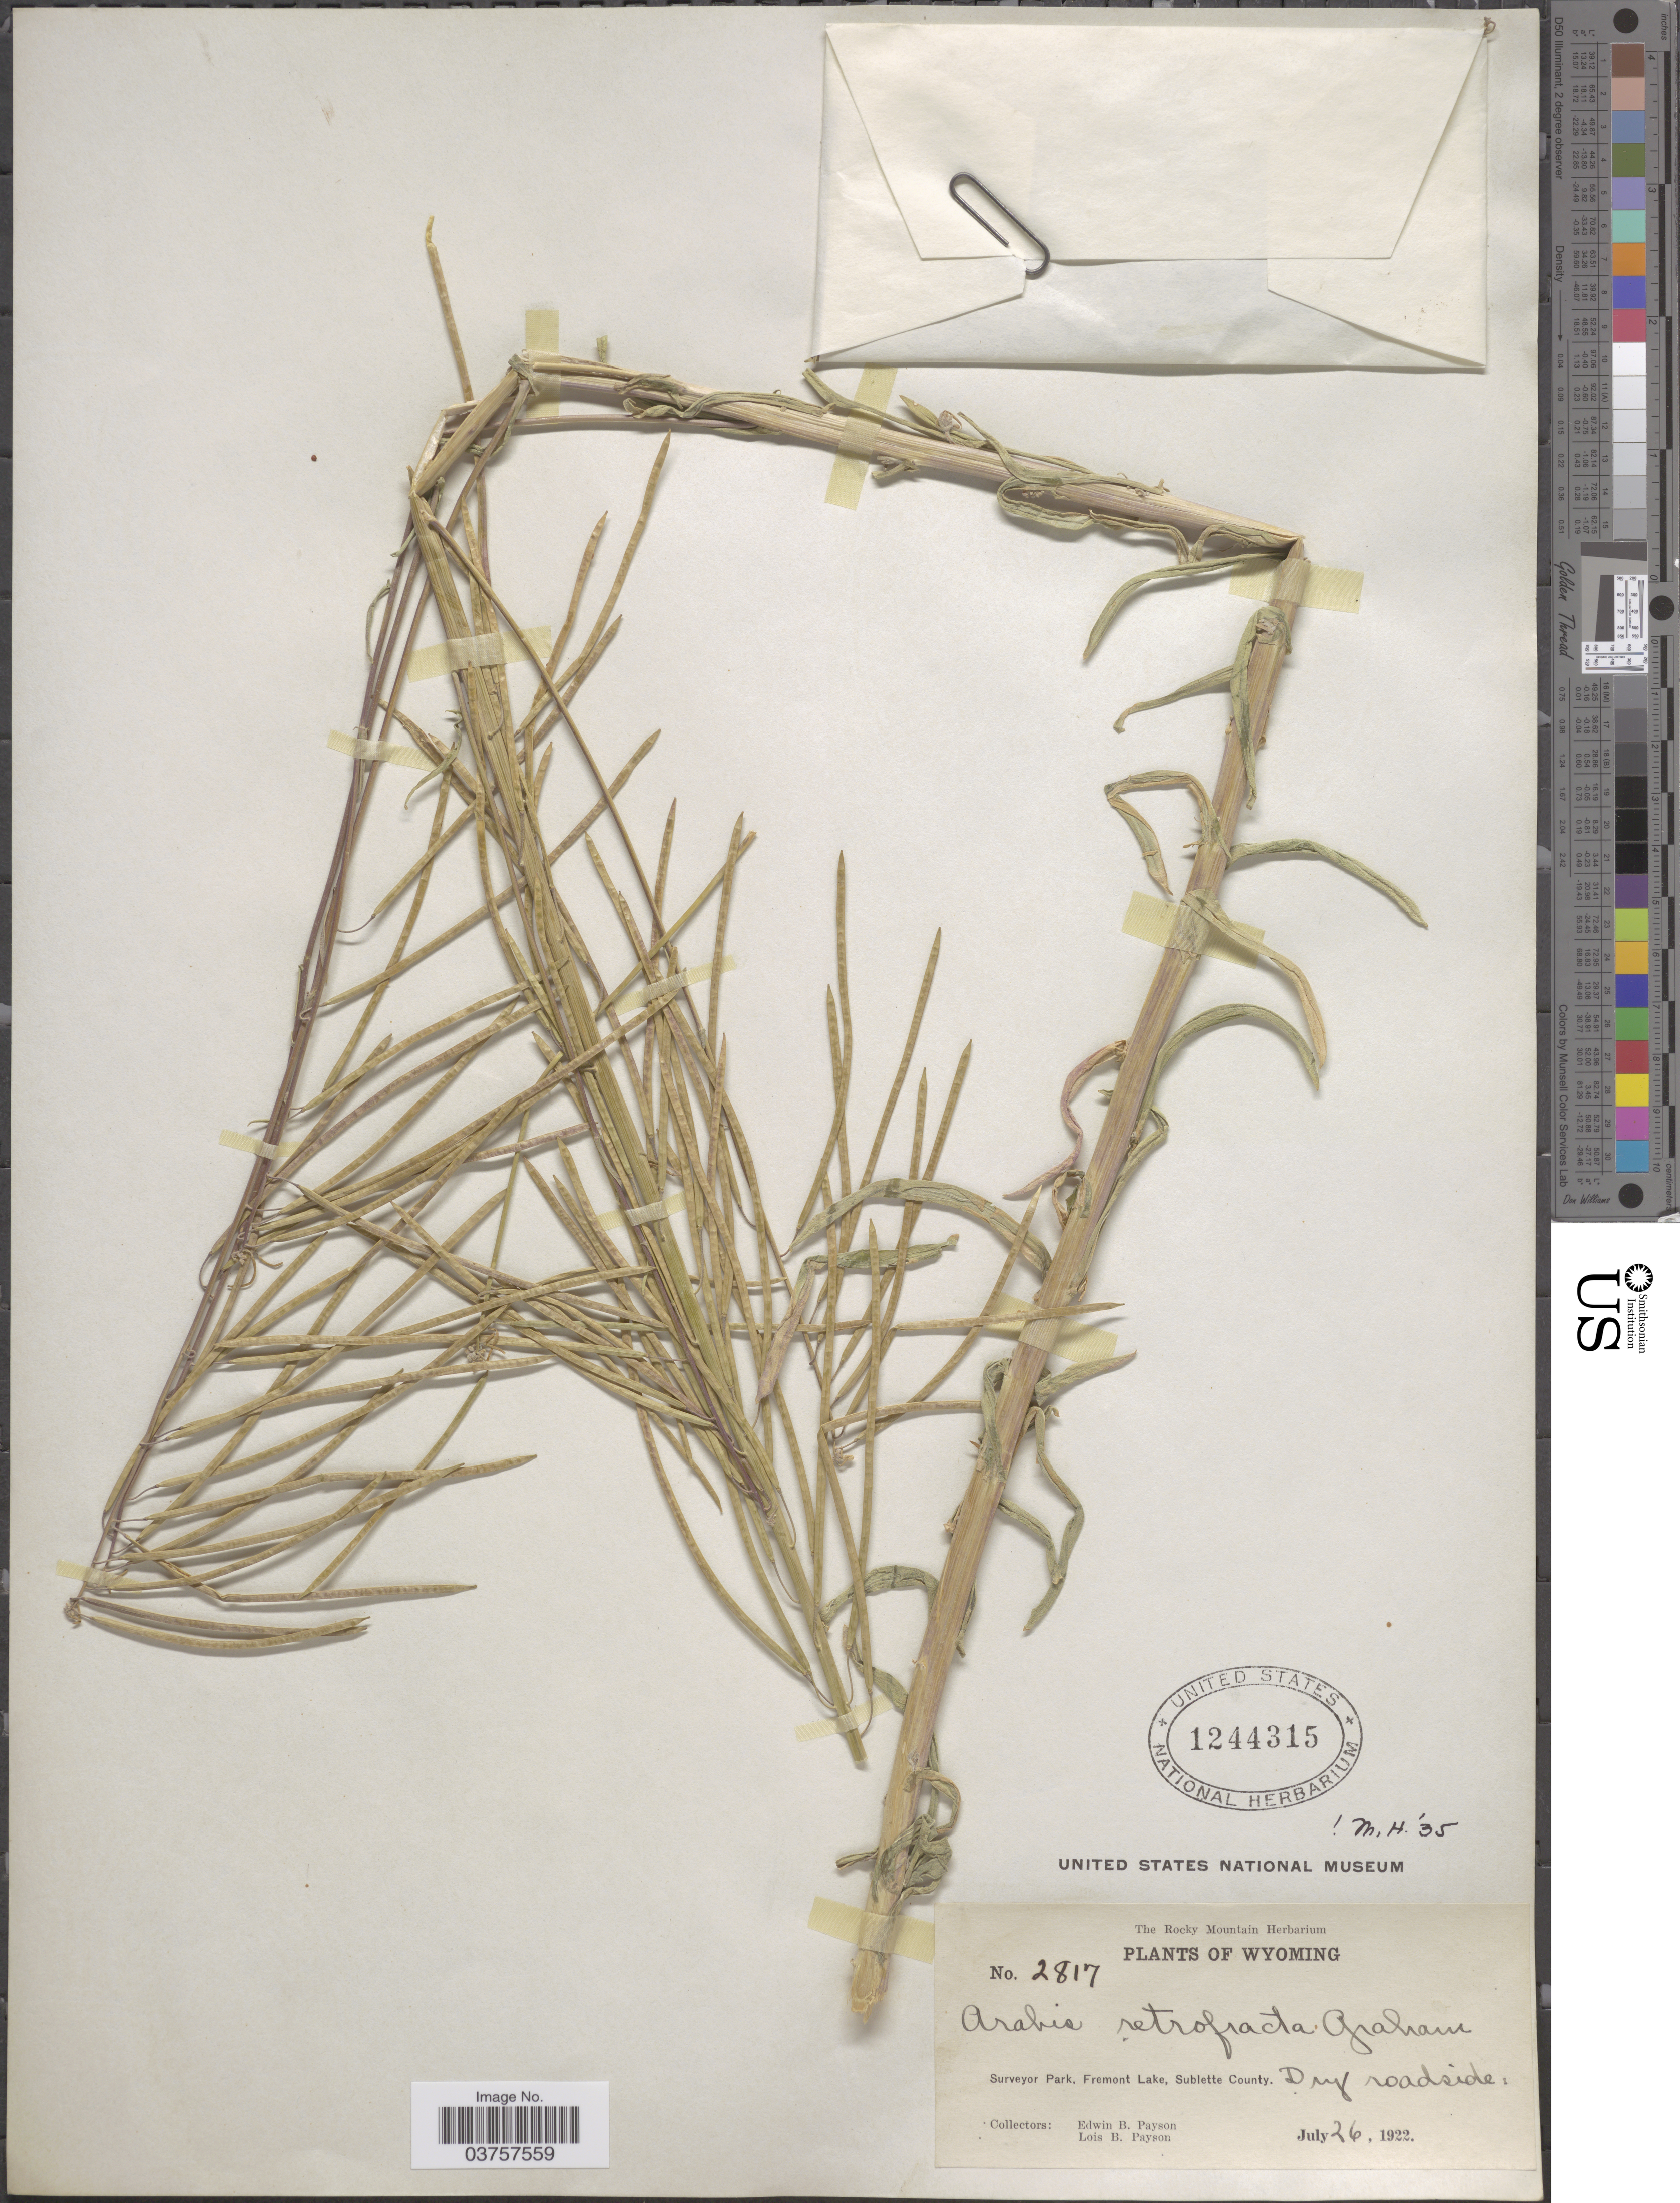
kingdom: Plantae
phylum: Tracheophyta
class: Magnoliopsida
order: Brassicales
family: Brassicaceae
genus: Arabis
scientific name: Arabis holboellii var. retrofracta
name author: Rydb.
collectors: E. B. Payson & L. Payson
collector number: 2817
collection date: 1922-07-26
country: United States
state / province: Wyoming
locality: Surveyor Park, Fremont Lake, Sublette County.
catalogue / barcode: US 1244315